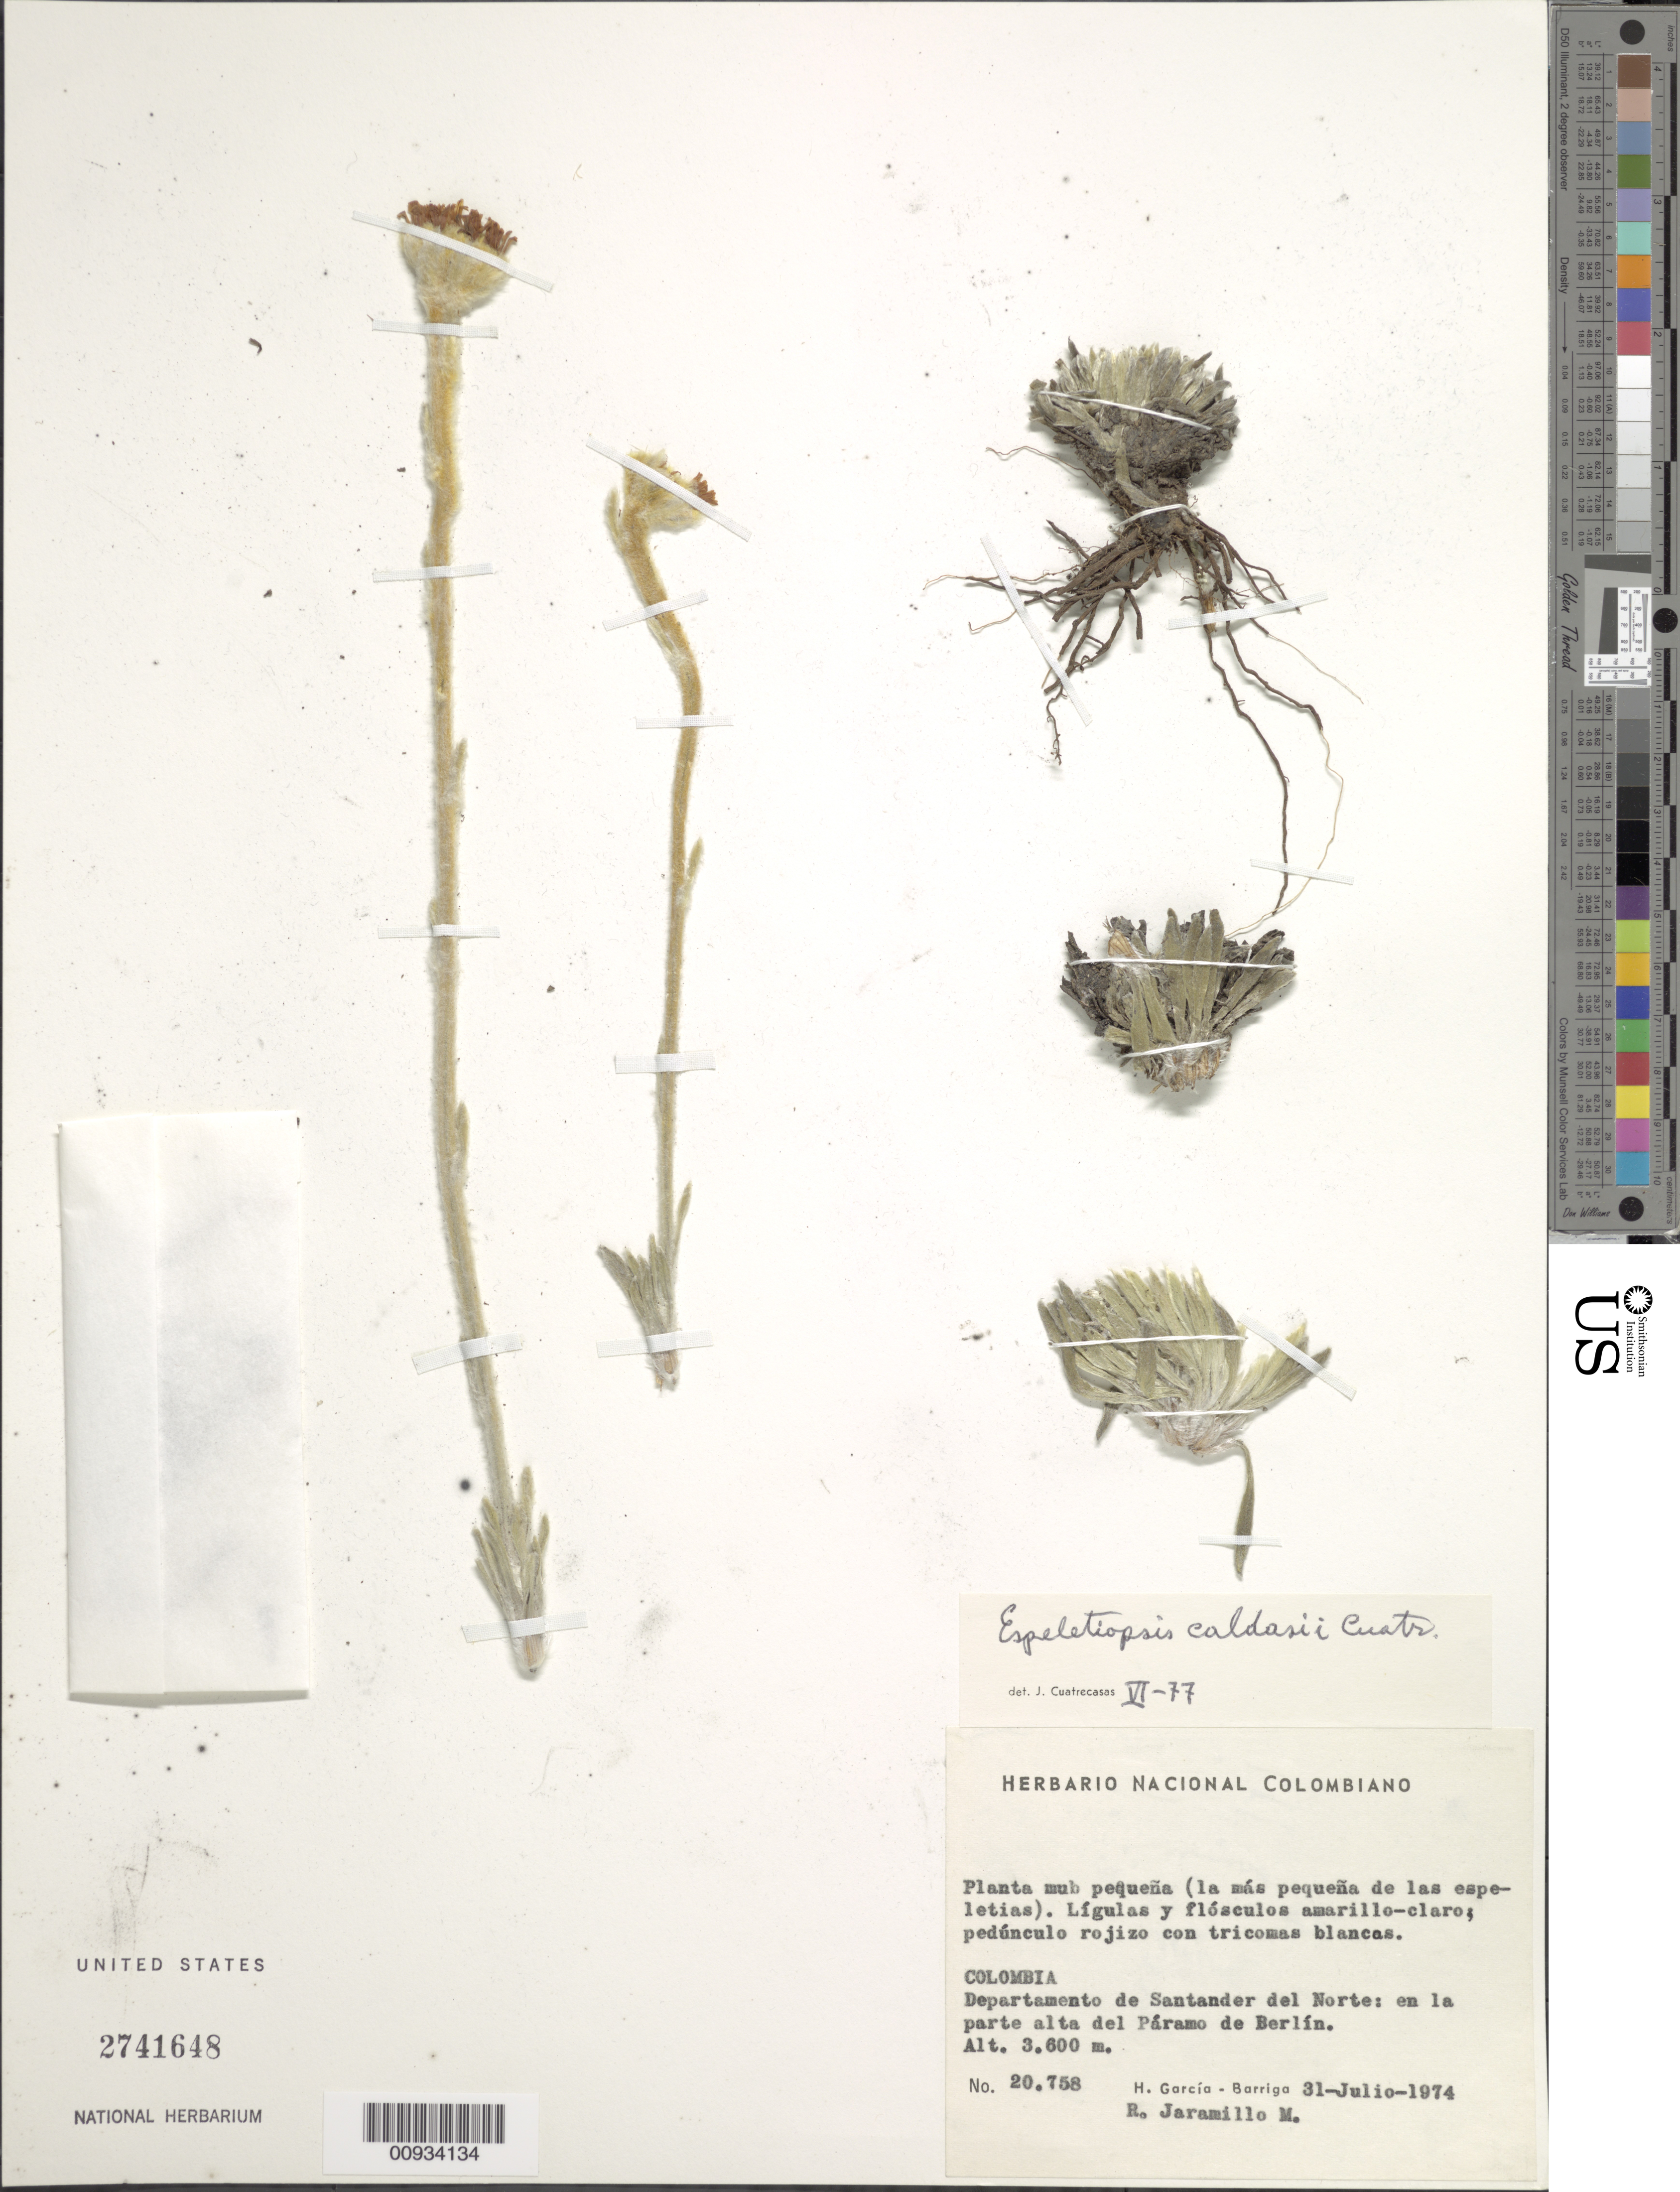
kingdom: Plantae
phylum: Tracheophyta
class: Magnoliopsida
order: Asterales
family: Asteraceae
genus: Espeletiopsis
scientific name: Espeletiopsis caldasii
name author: (Cuatrec.) Cuatrec.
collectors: R. Jaramillo M.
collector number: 20758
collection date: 1974-07-31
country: Colombia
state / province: Santander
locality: Páramo de Berlín. En la parte alta del Páramo de Berlín.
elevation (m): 3600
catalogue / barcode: US 2741648